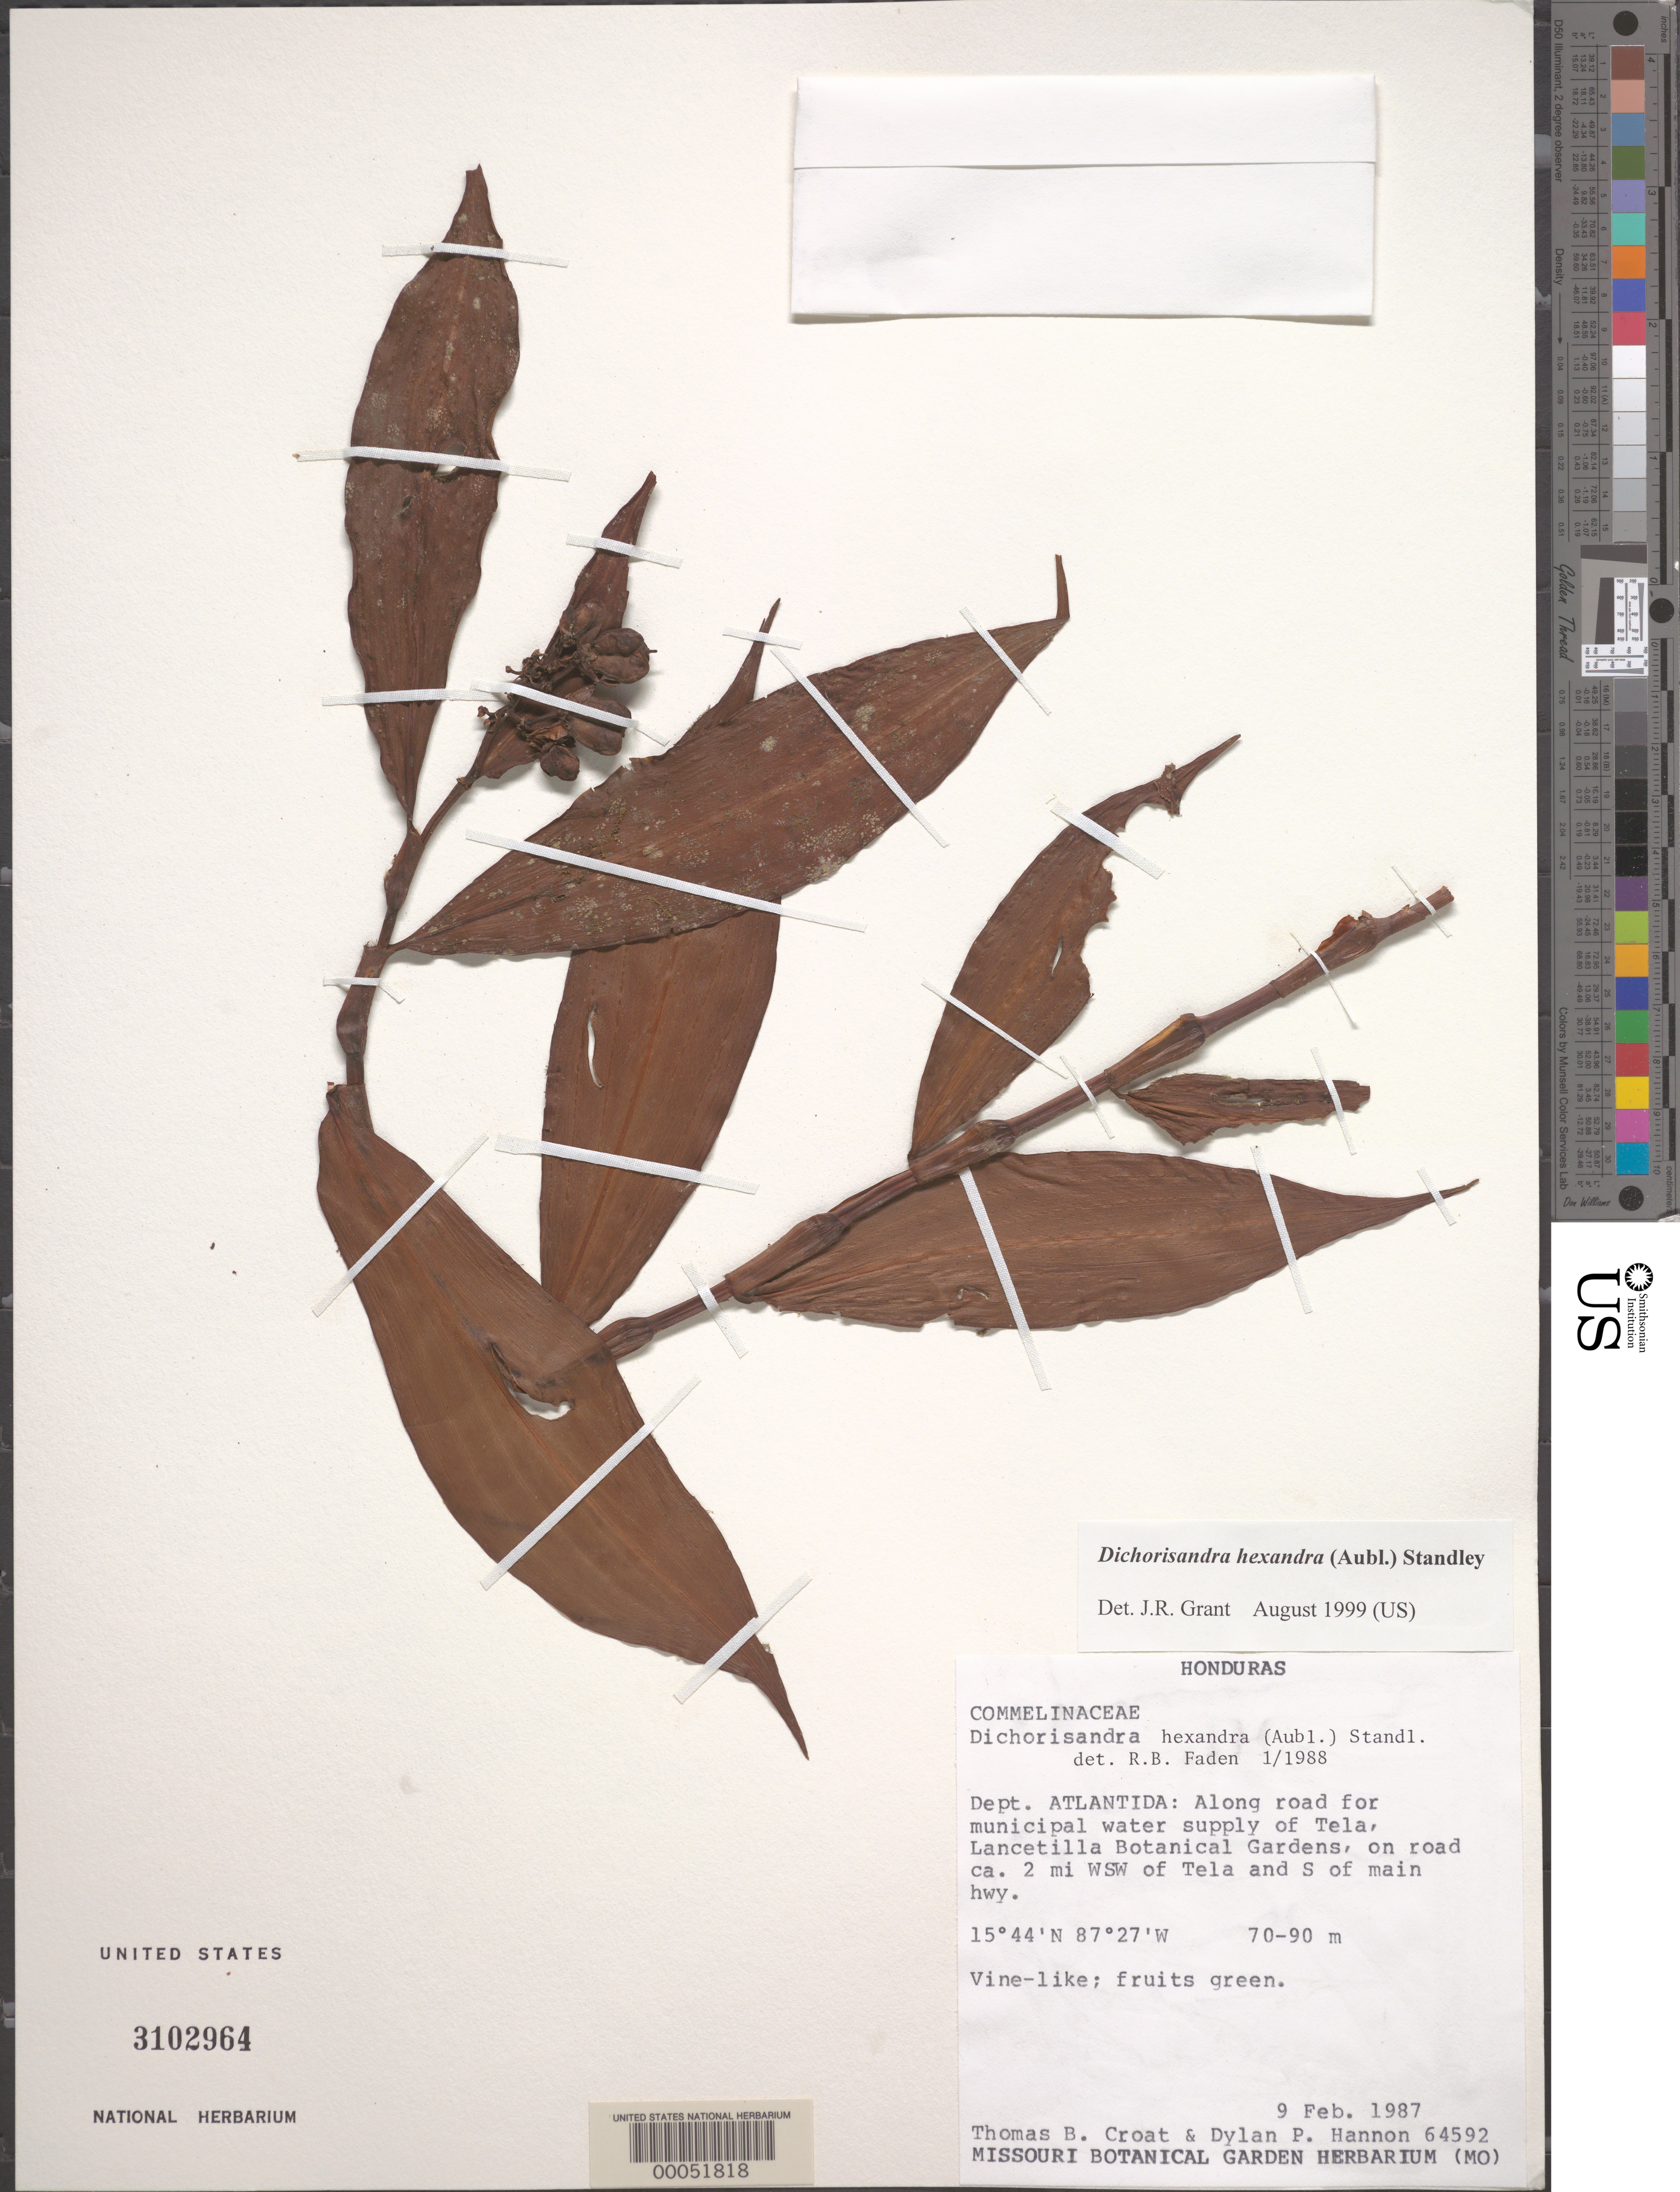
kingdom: Plantae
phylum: Tracheophyta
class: Liliopsida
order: Commelinales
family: Commelinaceae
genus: Dichorisandra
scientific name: Dichorisandra hexandra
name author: (Aubl.) Standl.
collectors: T. B. Croat & D. Hannon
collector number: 64592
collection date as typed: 09 Feb 1987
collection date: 1987-02-09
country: Honduras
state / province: Atlántida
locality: Rd to municipal water supply of Tela, Lancetilla Bot. Gard. on rd 2 mi. WSW of Tela and S of main hwy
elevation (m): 70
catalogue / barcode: US 3102964